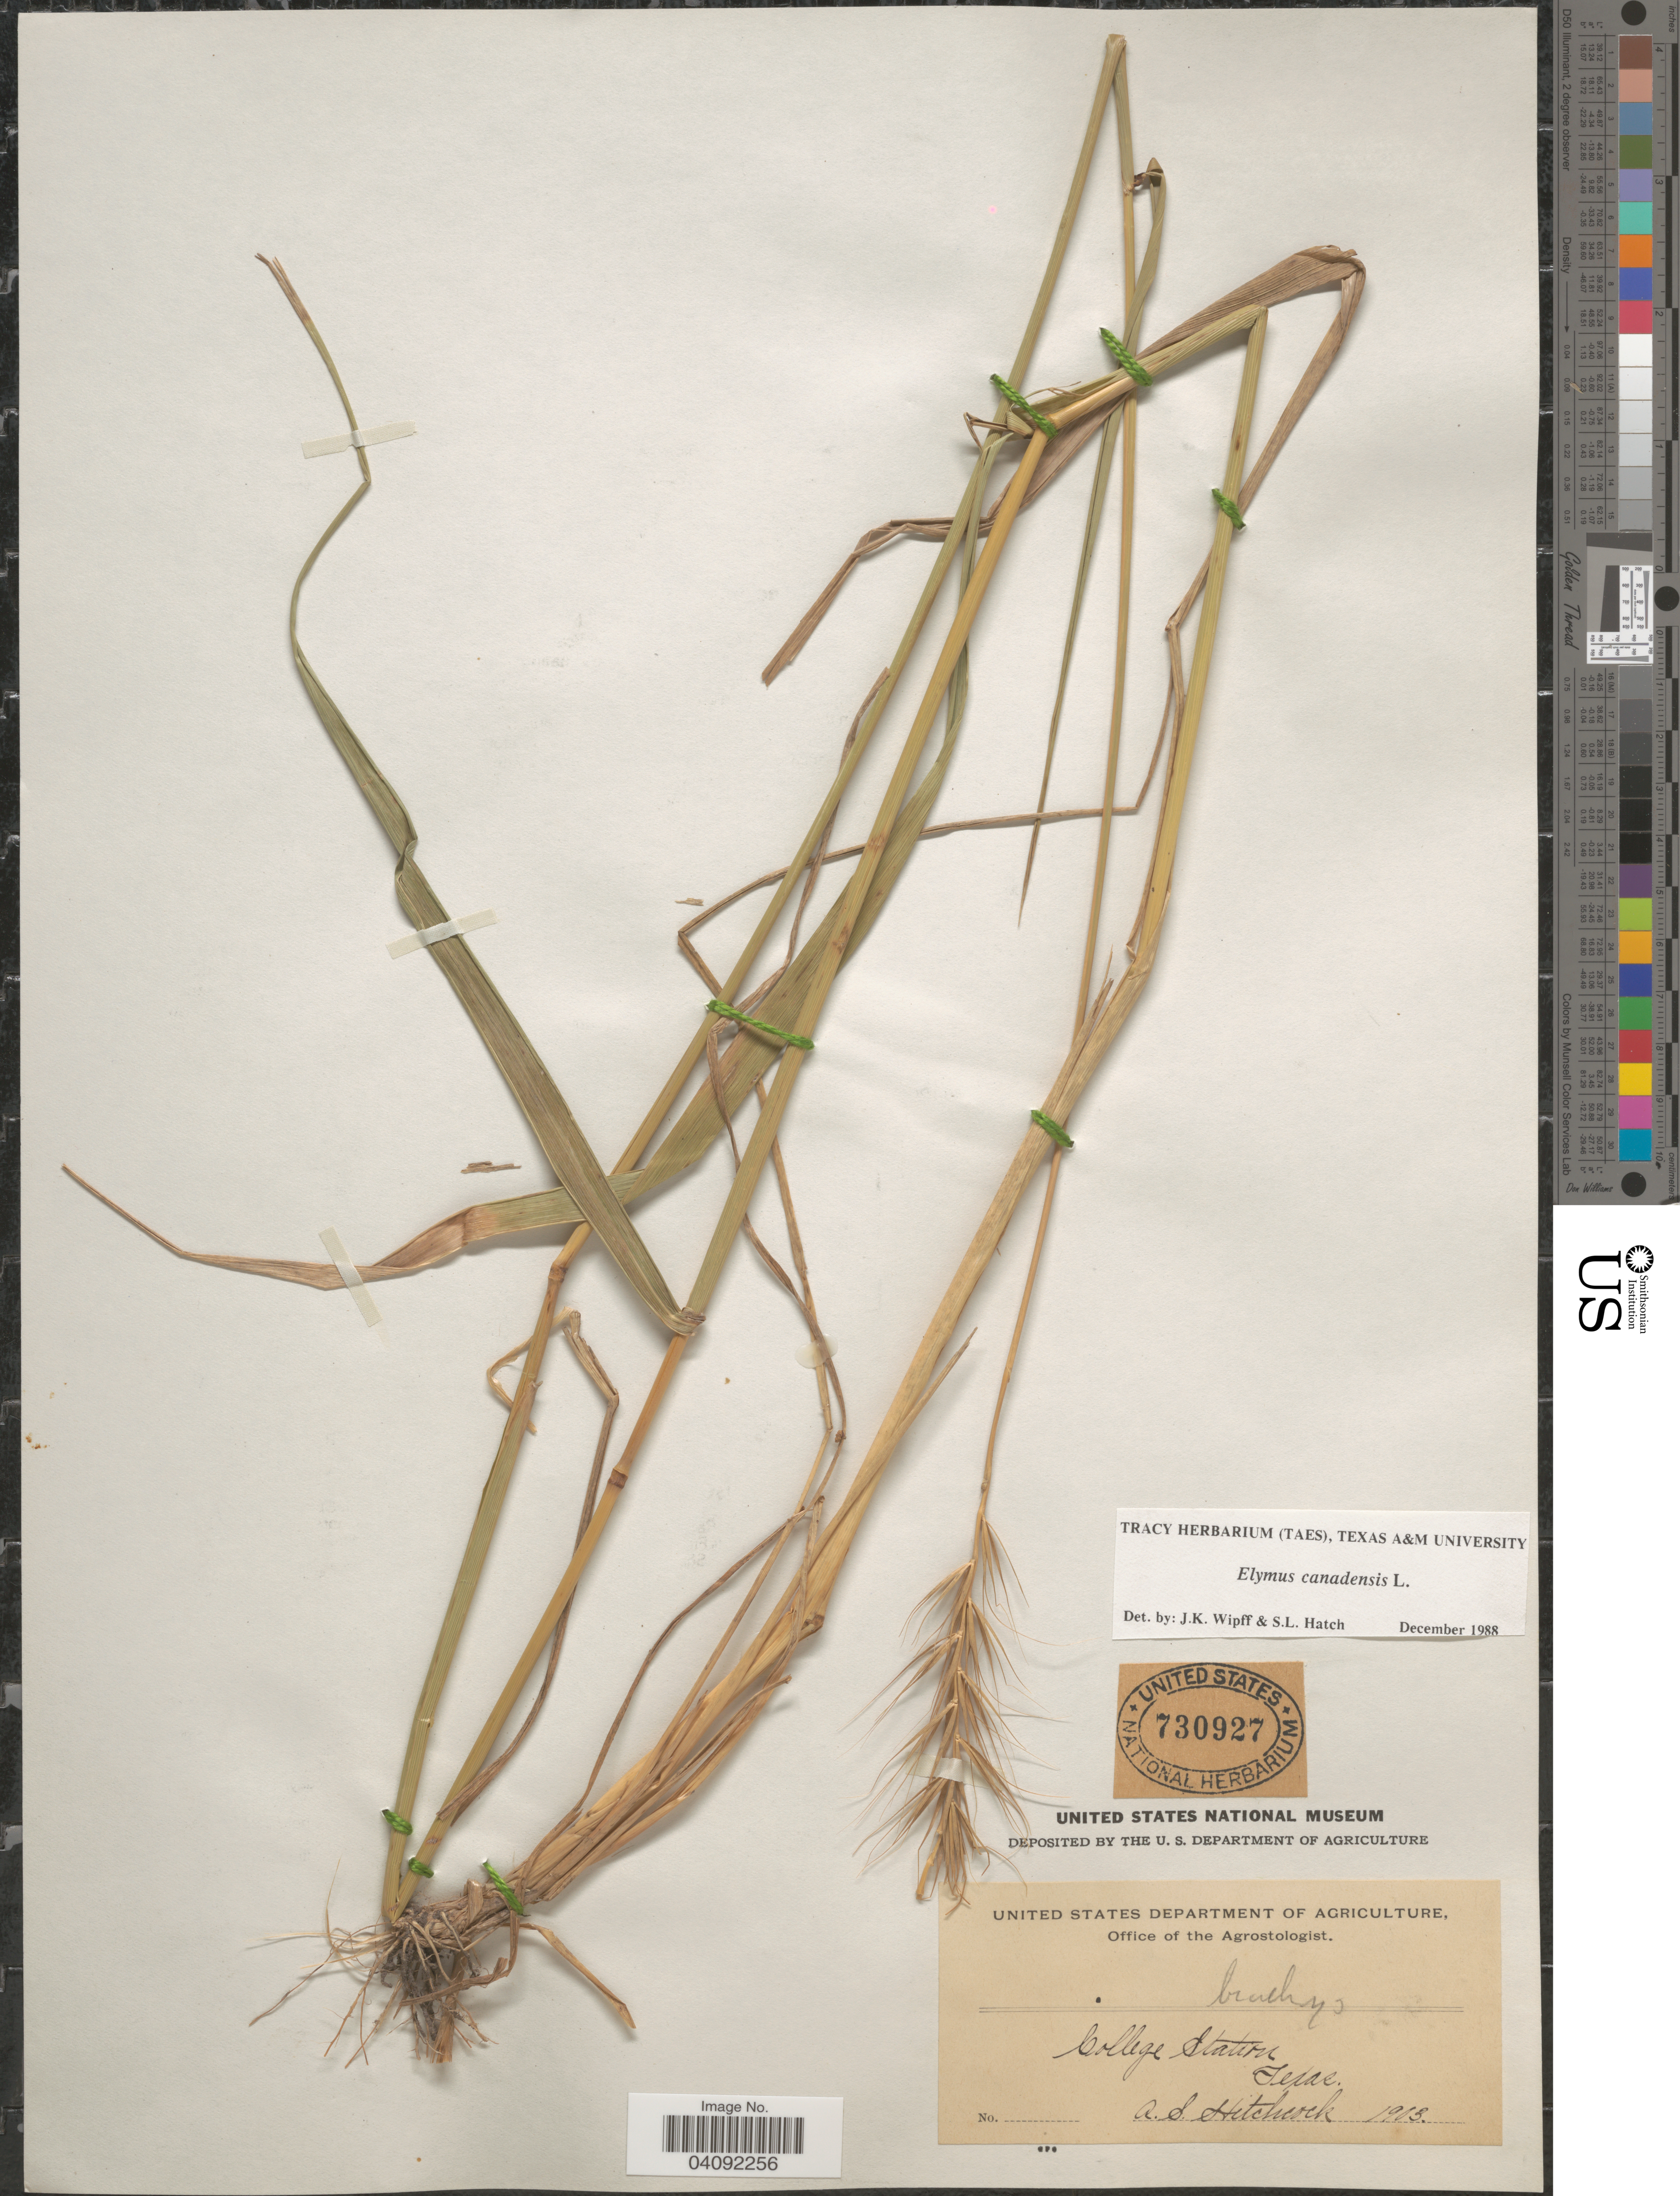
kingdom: Plantae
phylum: Tracheophyta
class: Liliopsida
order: Poales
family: Poaceae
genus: Elymus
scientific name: Elymus elymoides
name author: (Raf.) Swezey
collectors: A. S. Hitchcock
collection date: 1903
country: United States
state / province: Texas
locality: College Station.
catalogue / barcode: US 730927